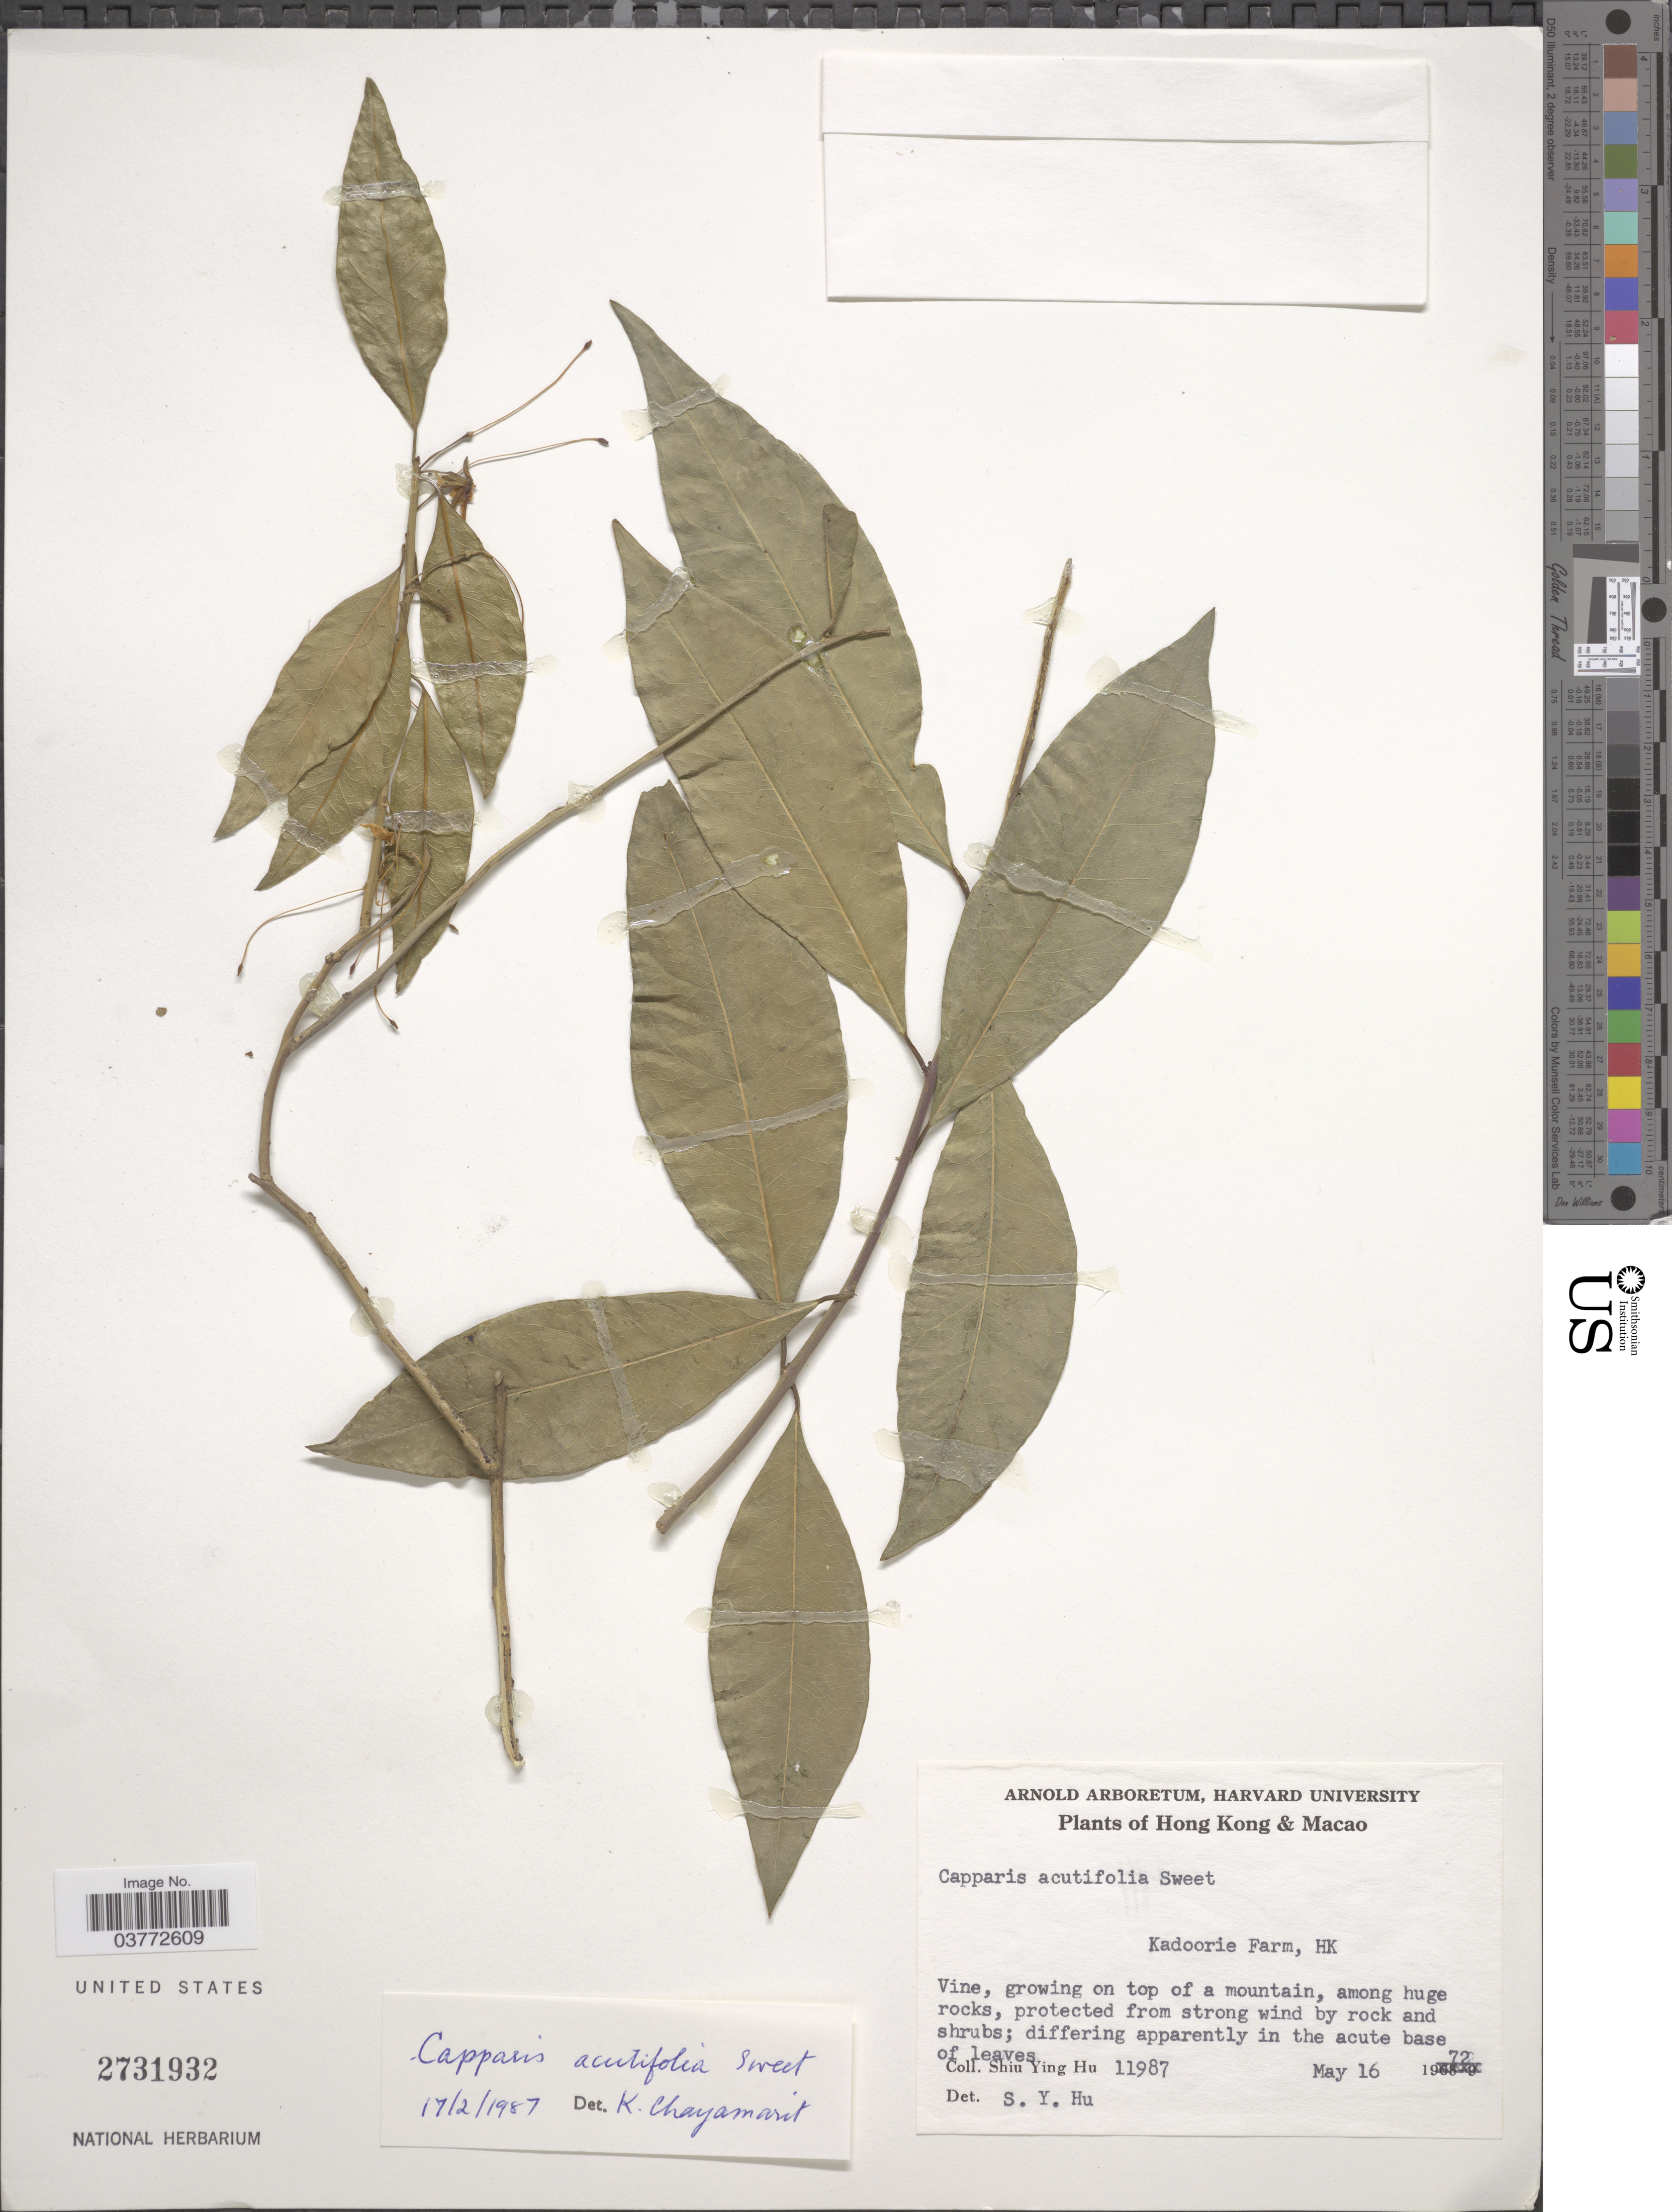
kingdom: Plantae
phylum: Tracheophyta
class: Magnoliopsida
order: Brassicales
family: Capparaceae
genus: Capparis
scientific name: Capparis acutifolia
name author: J.F. Macbr.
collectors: S. Y. Hu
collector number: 11987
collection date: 1972-05-16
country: China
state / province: Hong Kong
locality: Kadoorie Farm, HK.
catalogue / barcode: US 2731932